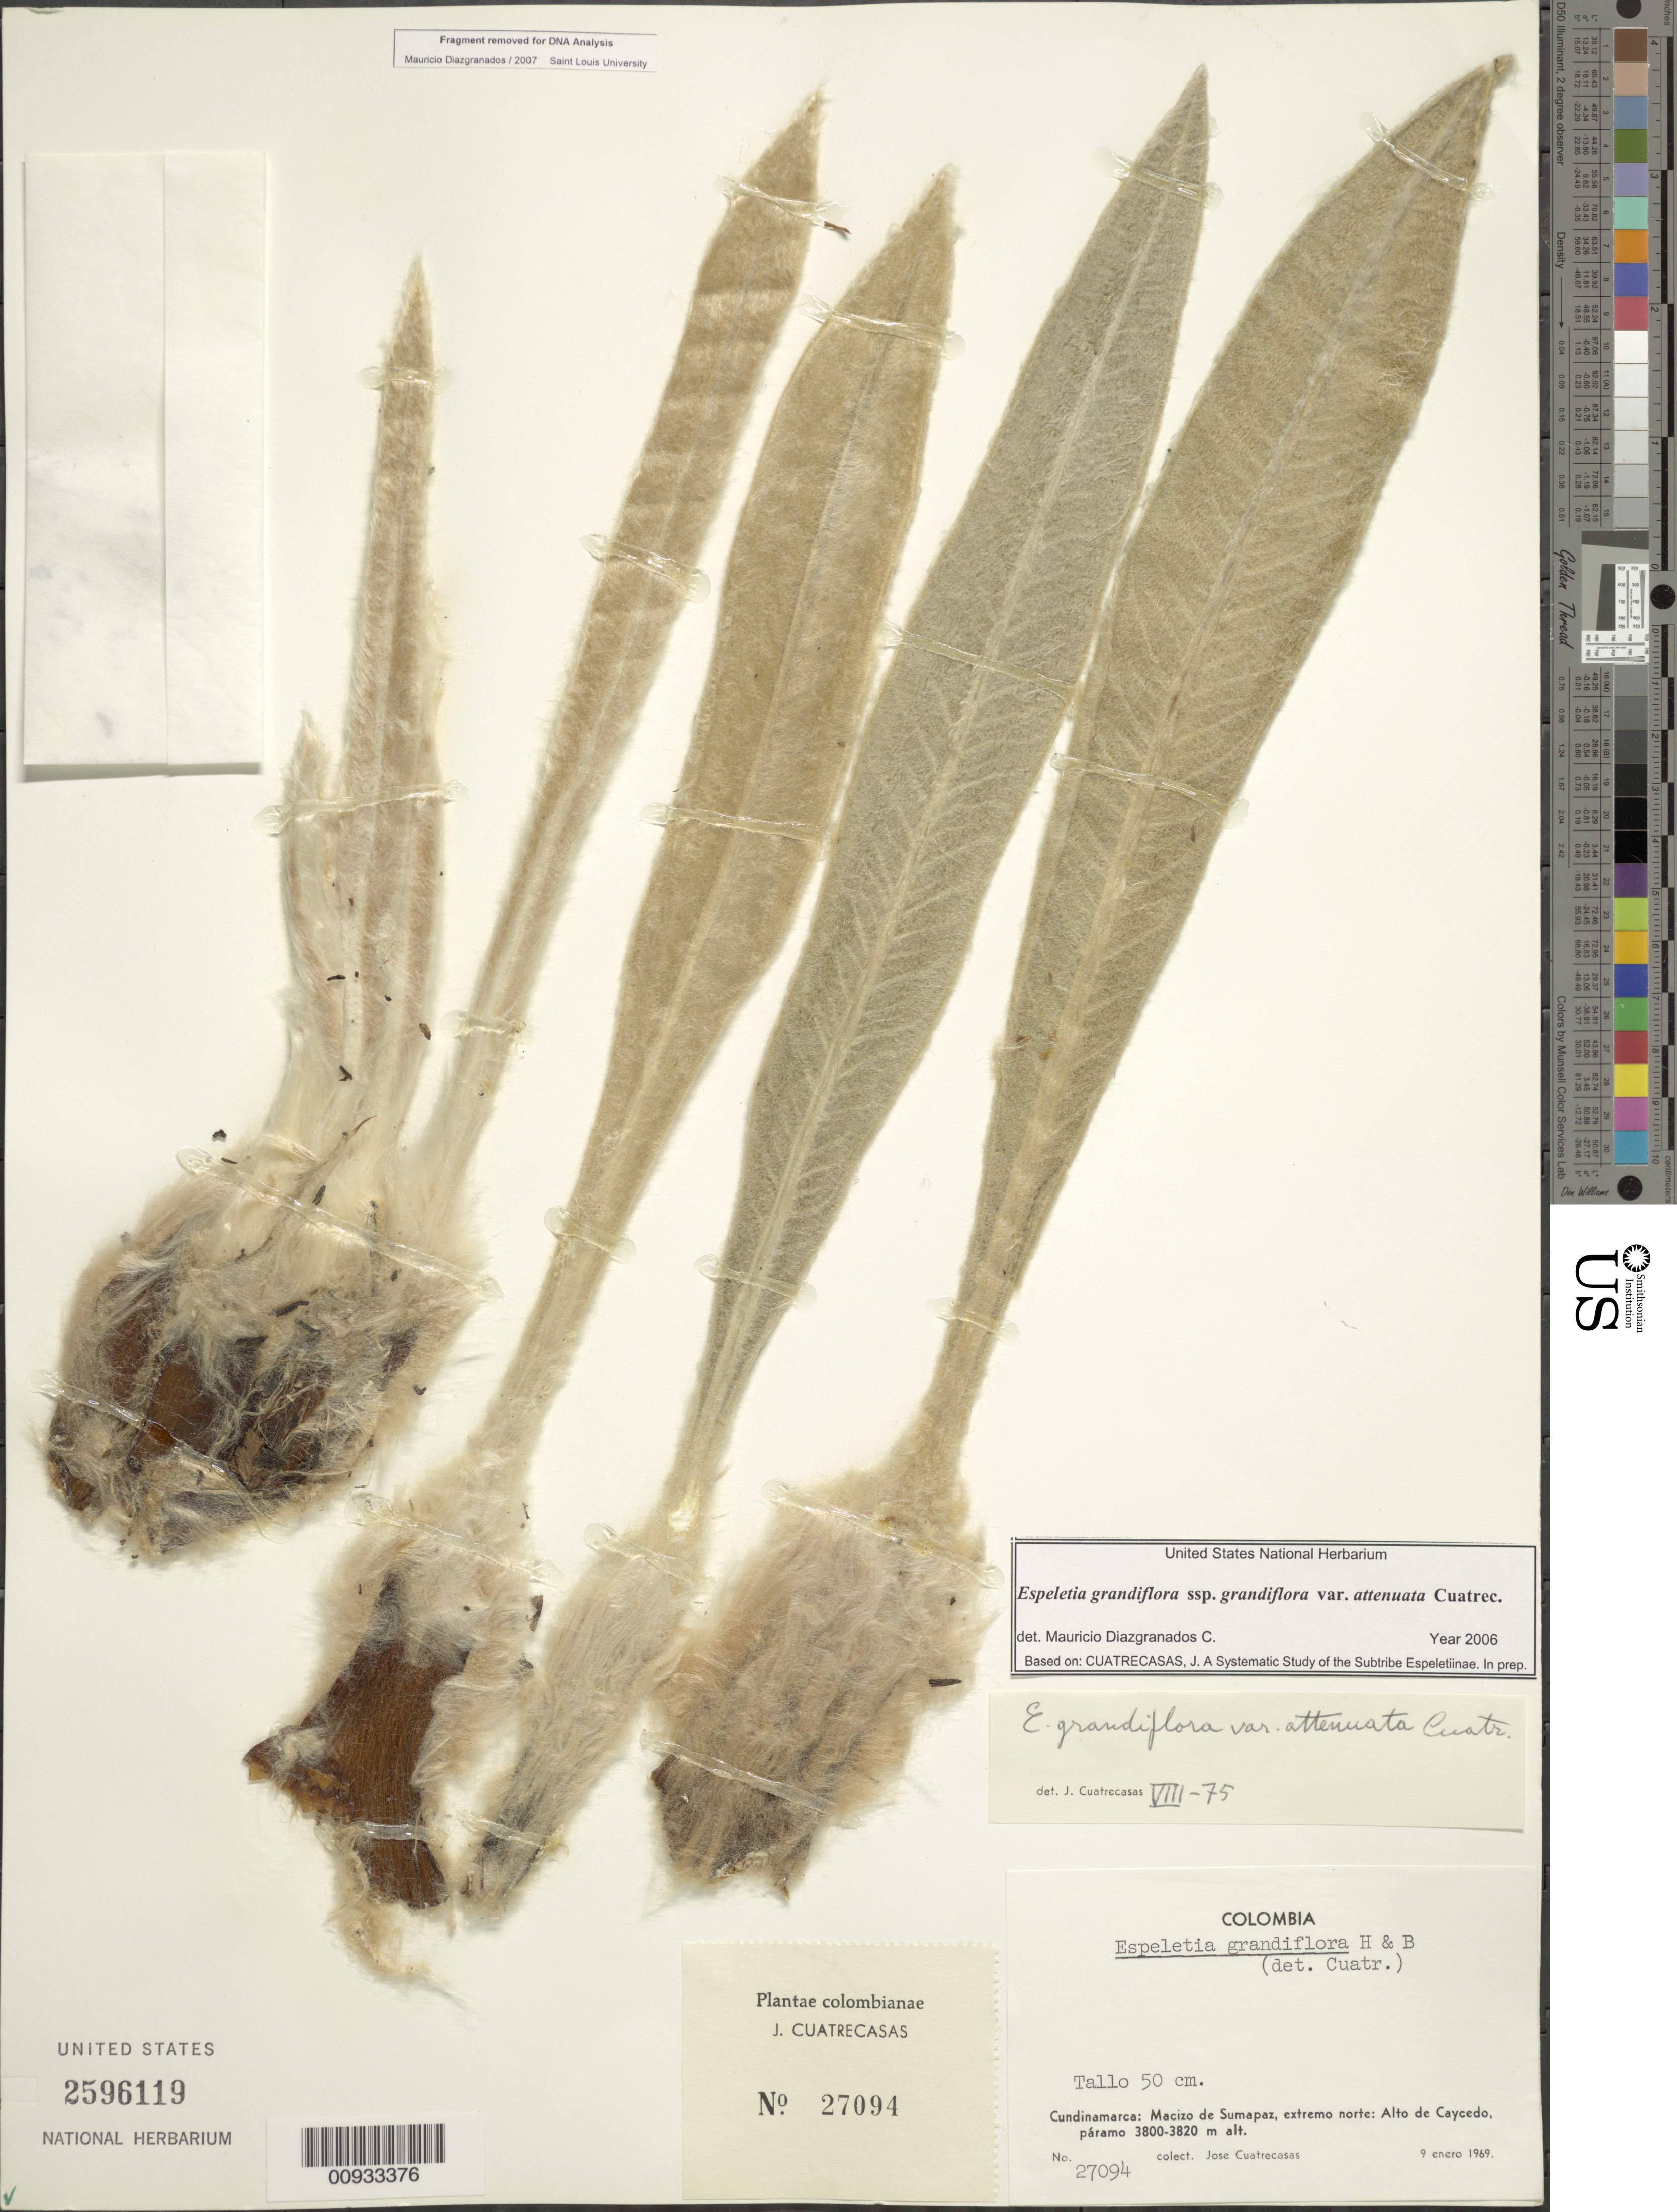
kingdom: Plantae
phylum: Tracheophyta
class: Magnoliopsida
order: Asterales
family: Asteraceae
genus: Espeletia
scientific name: Espeletia grandiflora var. attenuata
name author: Cuatrec.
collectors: J. Cuatrecasas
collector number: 27094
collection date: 1969-01-09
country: Colombia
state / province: Cundinamarca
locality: Macizo de Sumapaz, extremo norte: Alto de Caycedo, paramo.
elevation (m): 3800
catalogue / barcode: US 2596119